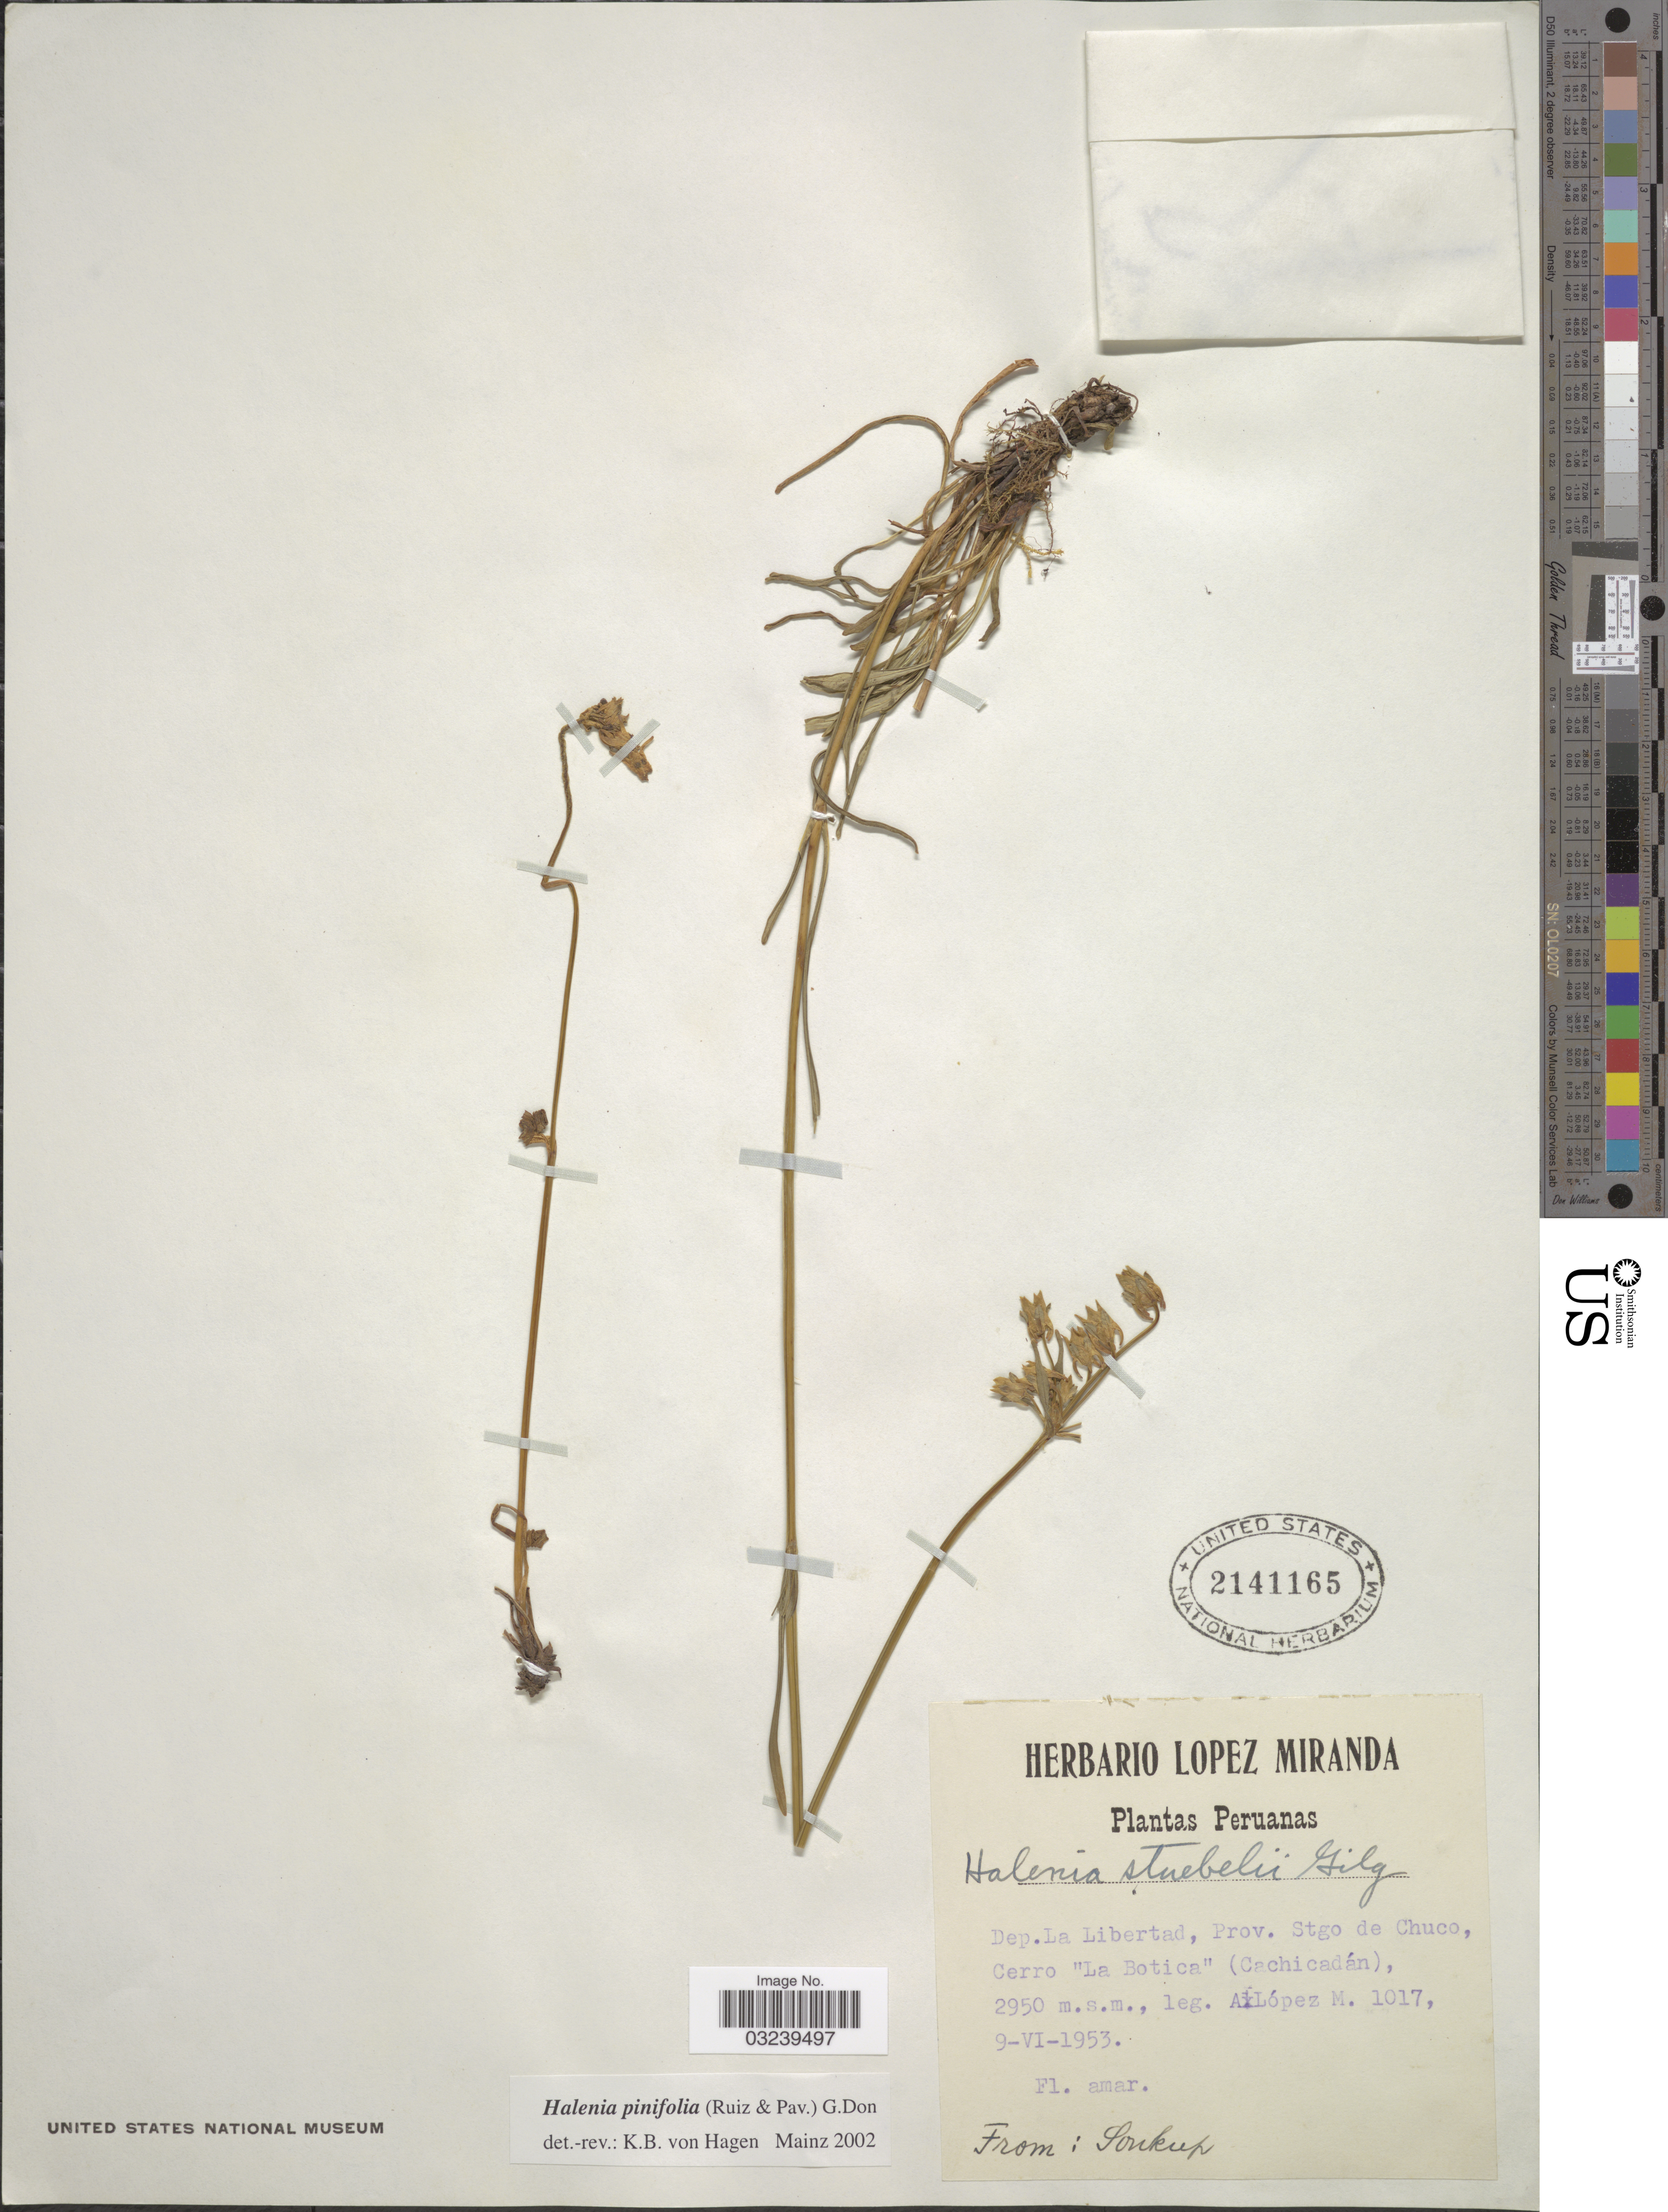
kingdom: Plantae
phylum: Tracheophyta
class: Magnoliopsida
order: Gentianales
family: Gentianaceae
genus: Halenia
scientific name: Halenia hieronymi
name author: Gilg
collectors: A. López M.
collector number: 1017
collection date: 1953-06-09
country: Peru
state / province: La Libertad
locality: Dep. La Libertad, Prov. Stgo de Chuco, Cerro "La Botica" (Cachicadán).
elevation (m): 2950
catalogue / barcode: US 2141165